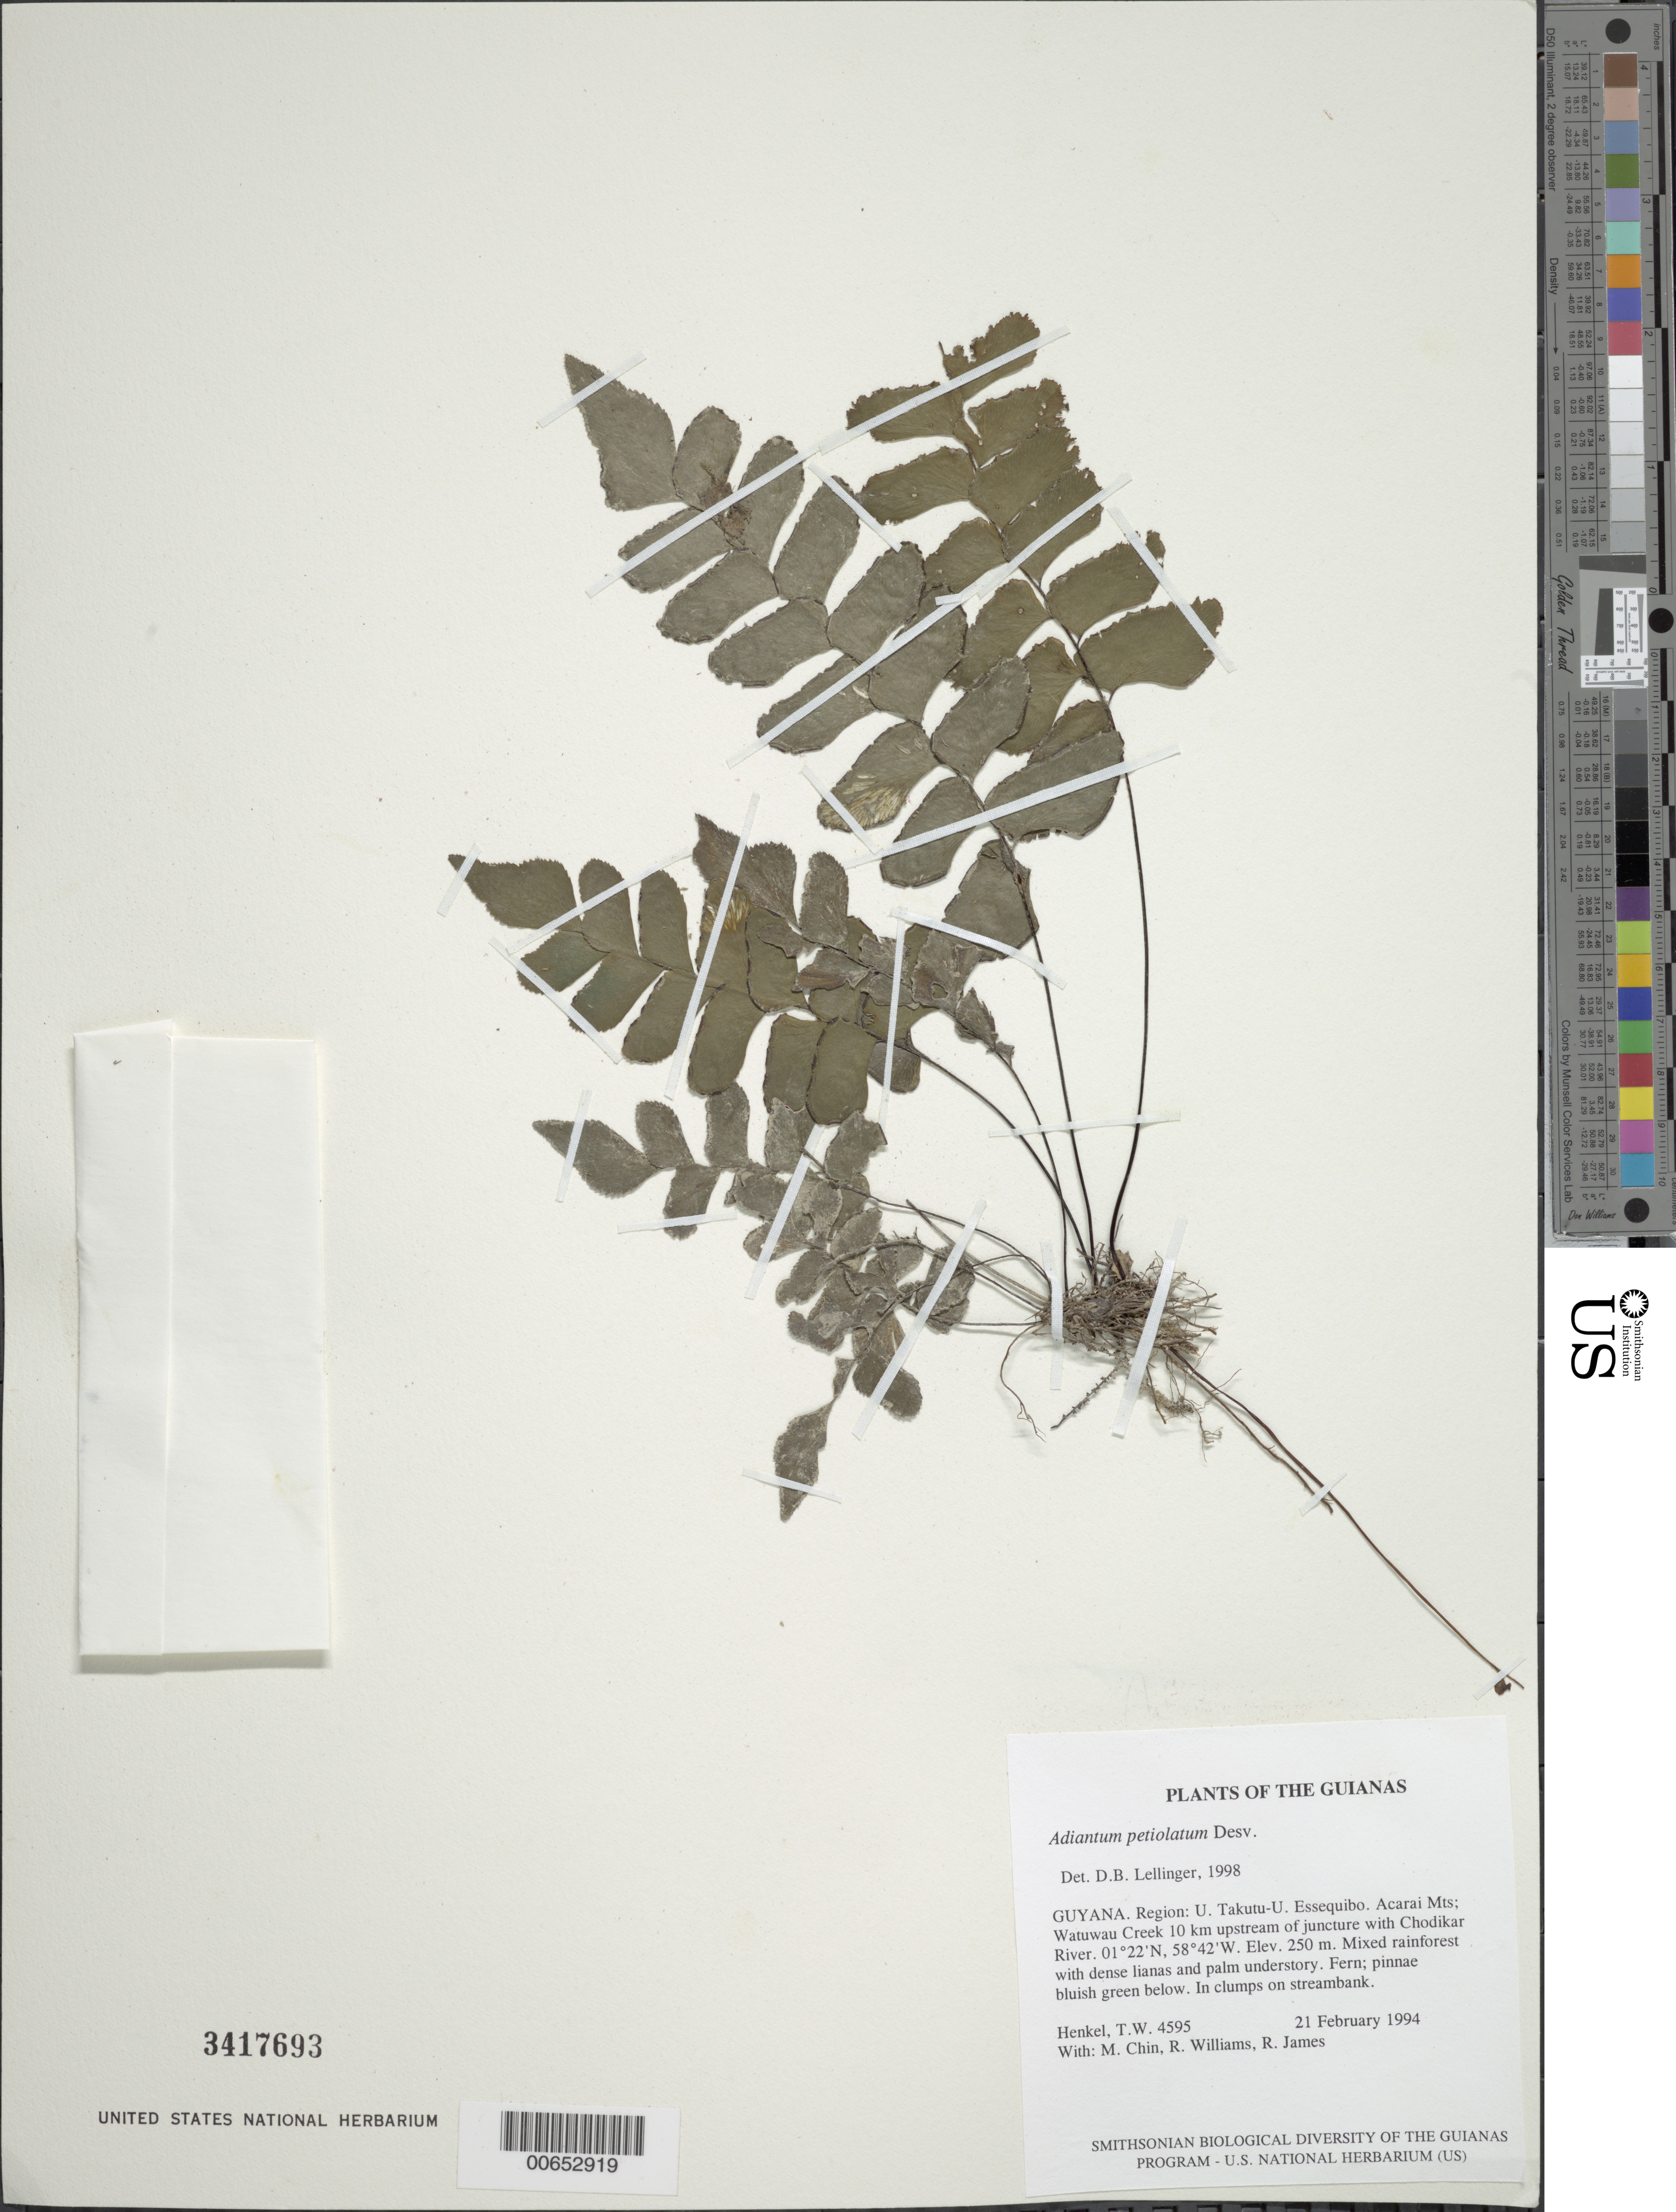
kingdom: Plantae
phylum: Tracheophyta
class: Polypodiopsida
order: Polypodiales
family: Pteridaceae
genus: Adiantum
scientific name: Adiantum petiolatum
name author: Desv.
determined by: Lellinger, David B., (BOT), Smithsonian Institution - National Museum of Natural History (UNITED STATES)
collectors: T. Henkel, M. Chin, R. Williams & R. James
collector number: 4595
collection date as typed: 21 February 1994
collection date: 1994-02-21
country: Guyana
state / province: U. Takutu-U. Essequibo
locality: Acarai Mts; Watuwau Creek 10 km upstream of juncture with Chodikar River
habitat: Mixed rainforest with dense lianas and palm understory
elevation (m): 250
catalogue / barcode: US 3417693